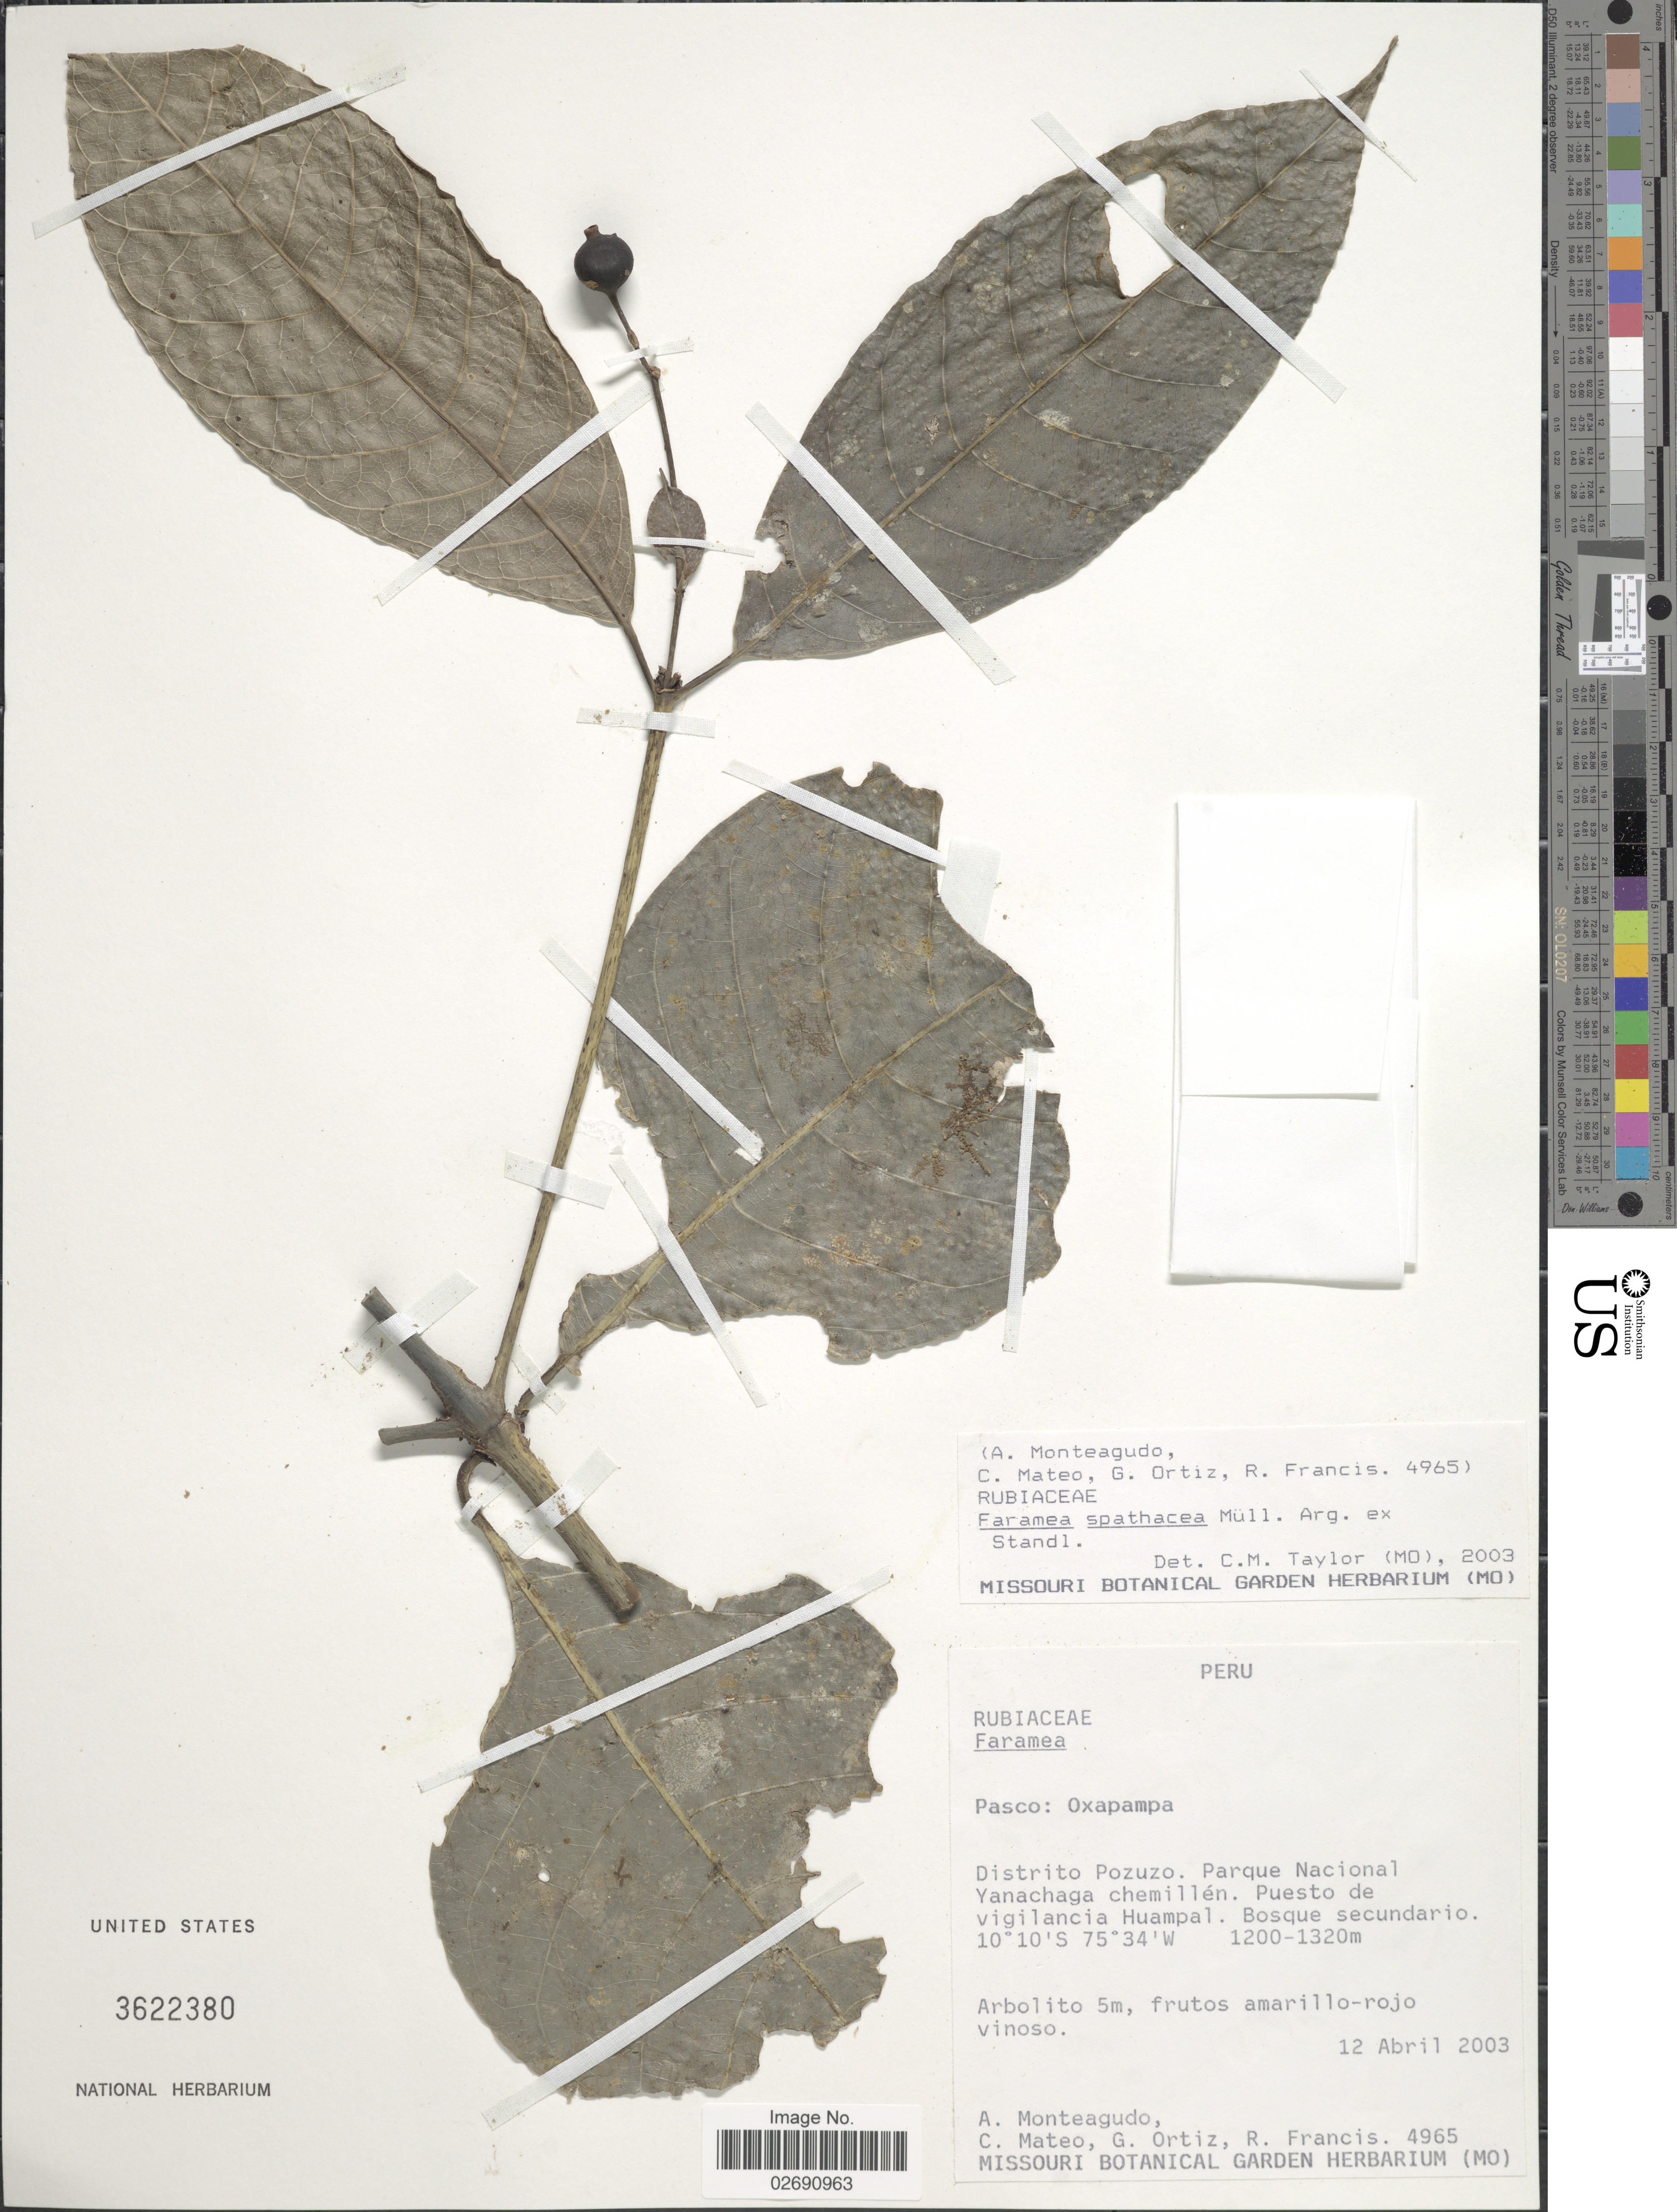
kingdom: Plantae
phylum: Tracheophyta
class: Magnoliopsida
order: Gentianales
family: Rubiaceae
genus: Faramea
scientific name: Faramea spathacea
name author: Müll. Arg. ex Standl.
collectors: A. Monteagudo, C. Mateo, G. Ortiz & R. Francis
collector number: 4965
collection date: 2003-04-12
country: Peru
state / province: Pasco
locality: Oxapampa. Distrito Pozuzo. Parque Nacional Yanachaga chemillen. Puesto de vigilancia Huampal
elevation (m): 1200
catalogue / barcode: US 3622380